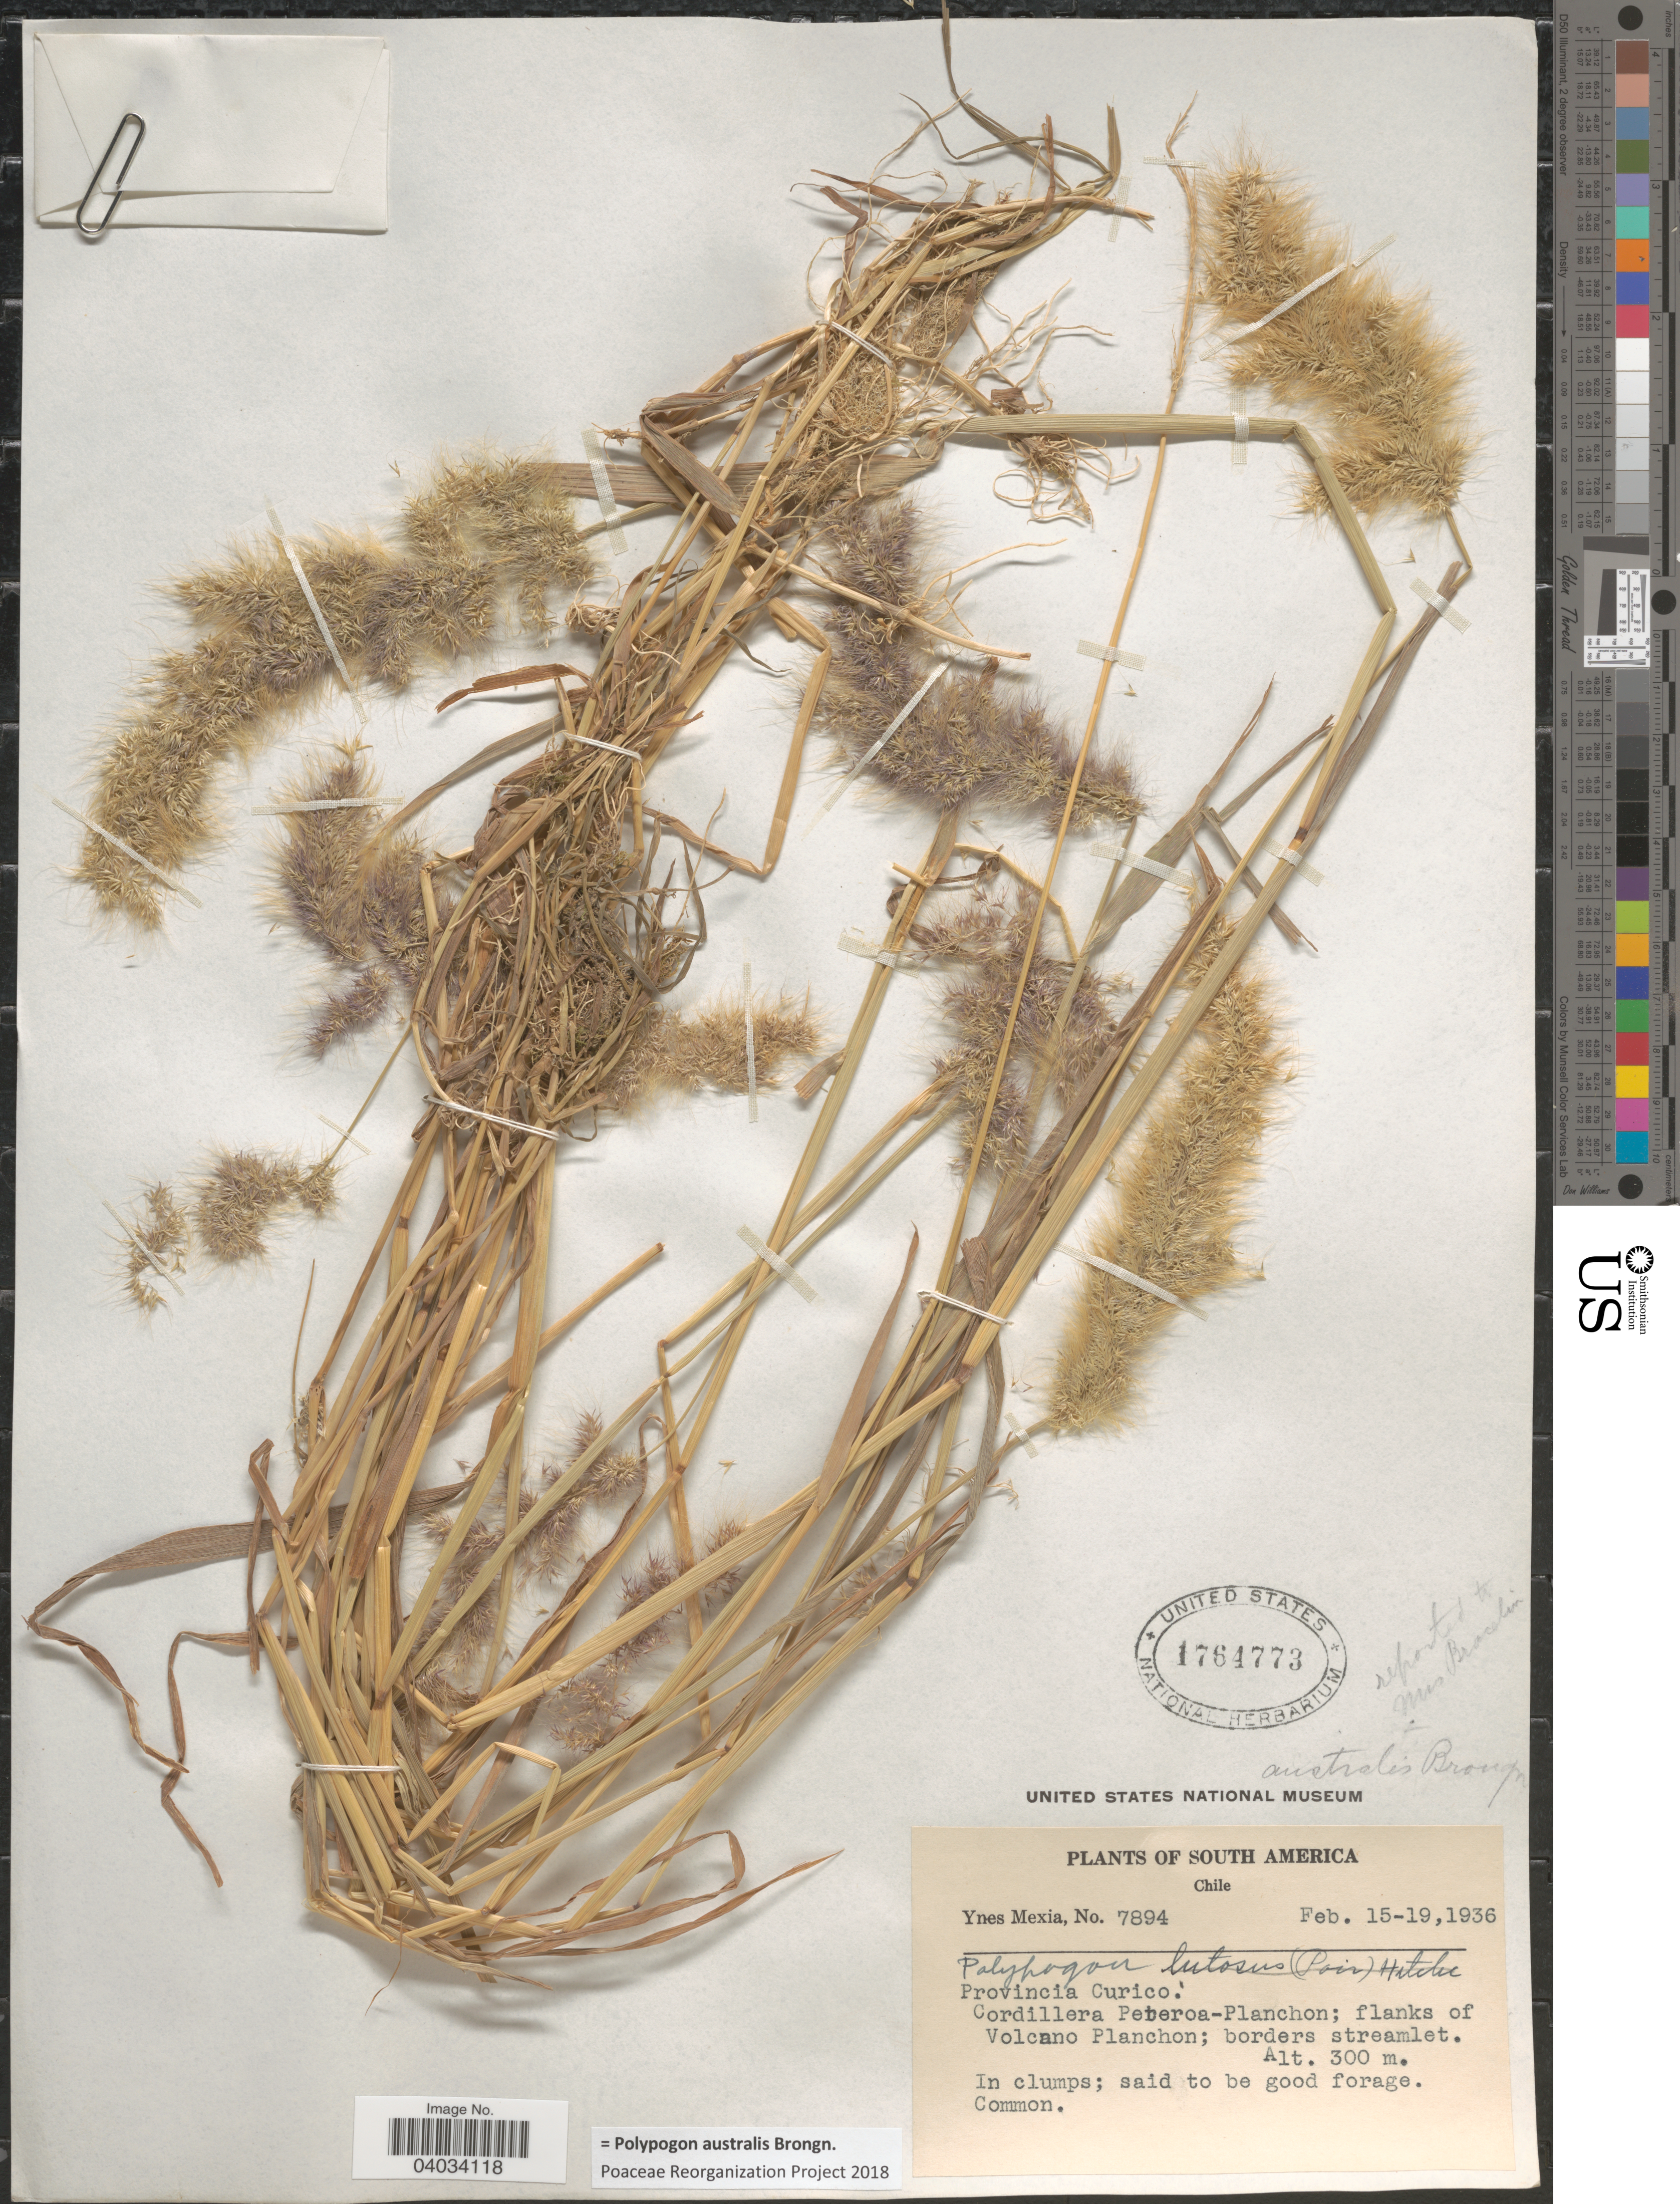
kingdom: Plantae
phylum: Tracheophyta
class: Liliopsida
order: Poales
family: Poaceae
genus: Polypogon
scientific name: Polypogon australis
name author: Brongn.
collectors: Y. Mexia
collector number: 7894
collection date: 1936-02-15/1936-02-19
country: Chile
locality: Provincia Curico. Cordillera Peteroa-Planchon; flanks of Volcano Planchon.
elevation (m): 300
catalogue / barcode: US 1764773